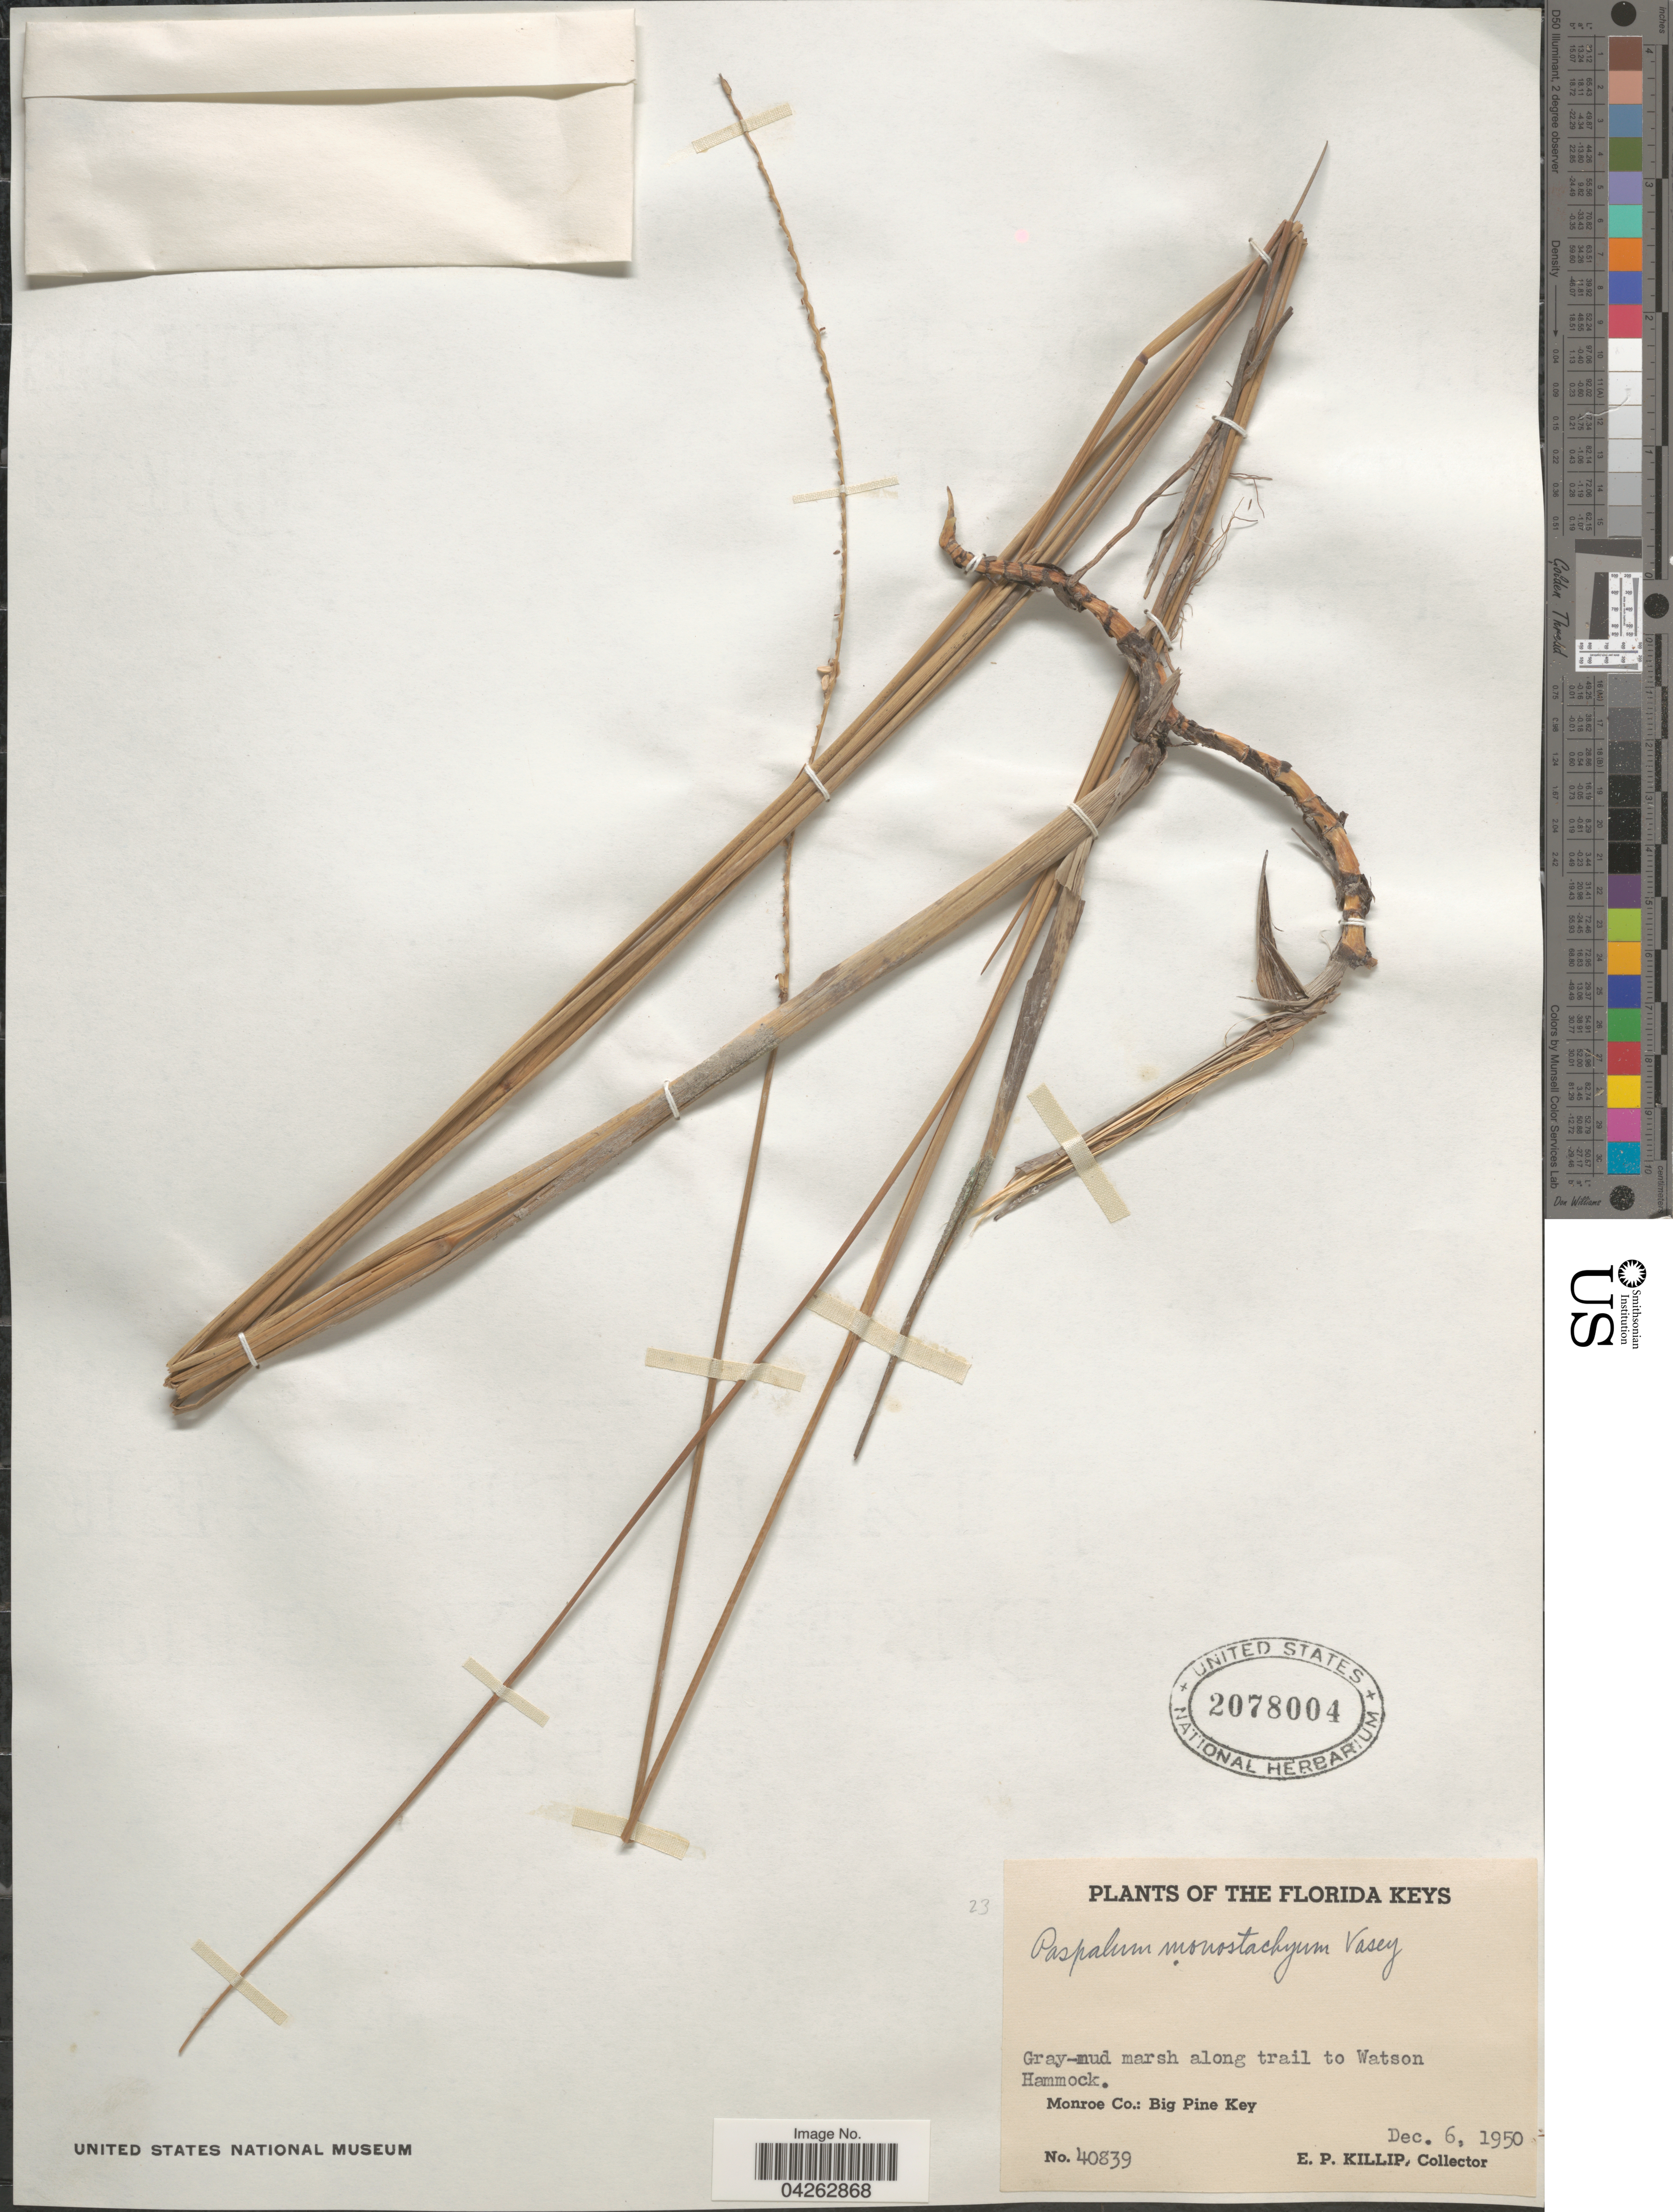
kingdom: Plantae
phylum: Tracheophyta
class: Liliopsida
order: Poales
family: Poaceae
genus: Paspalum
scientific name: Paspalum monostachyum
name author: Vasey ex Chapm.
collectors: E. P. Killip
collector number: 40839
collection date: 1950-12-06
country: United States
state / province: Florida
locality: The Florida Keys. Along trail to Watson Hammock. Monroe Co.: Big Pine Key.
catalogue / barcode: US 2078004